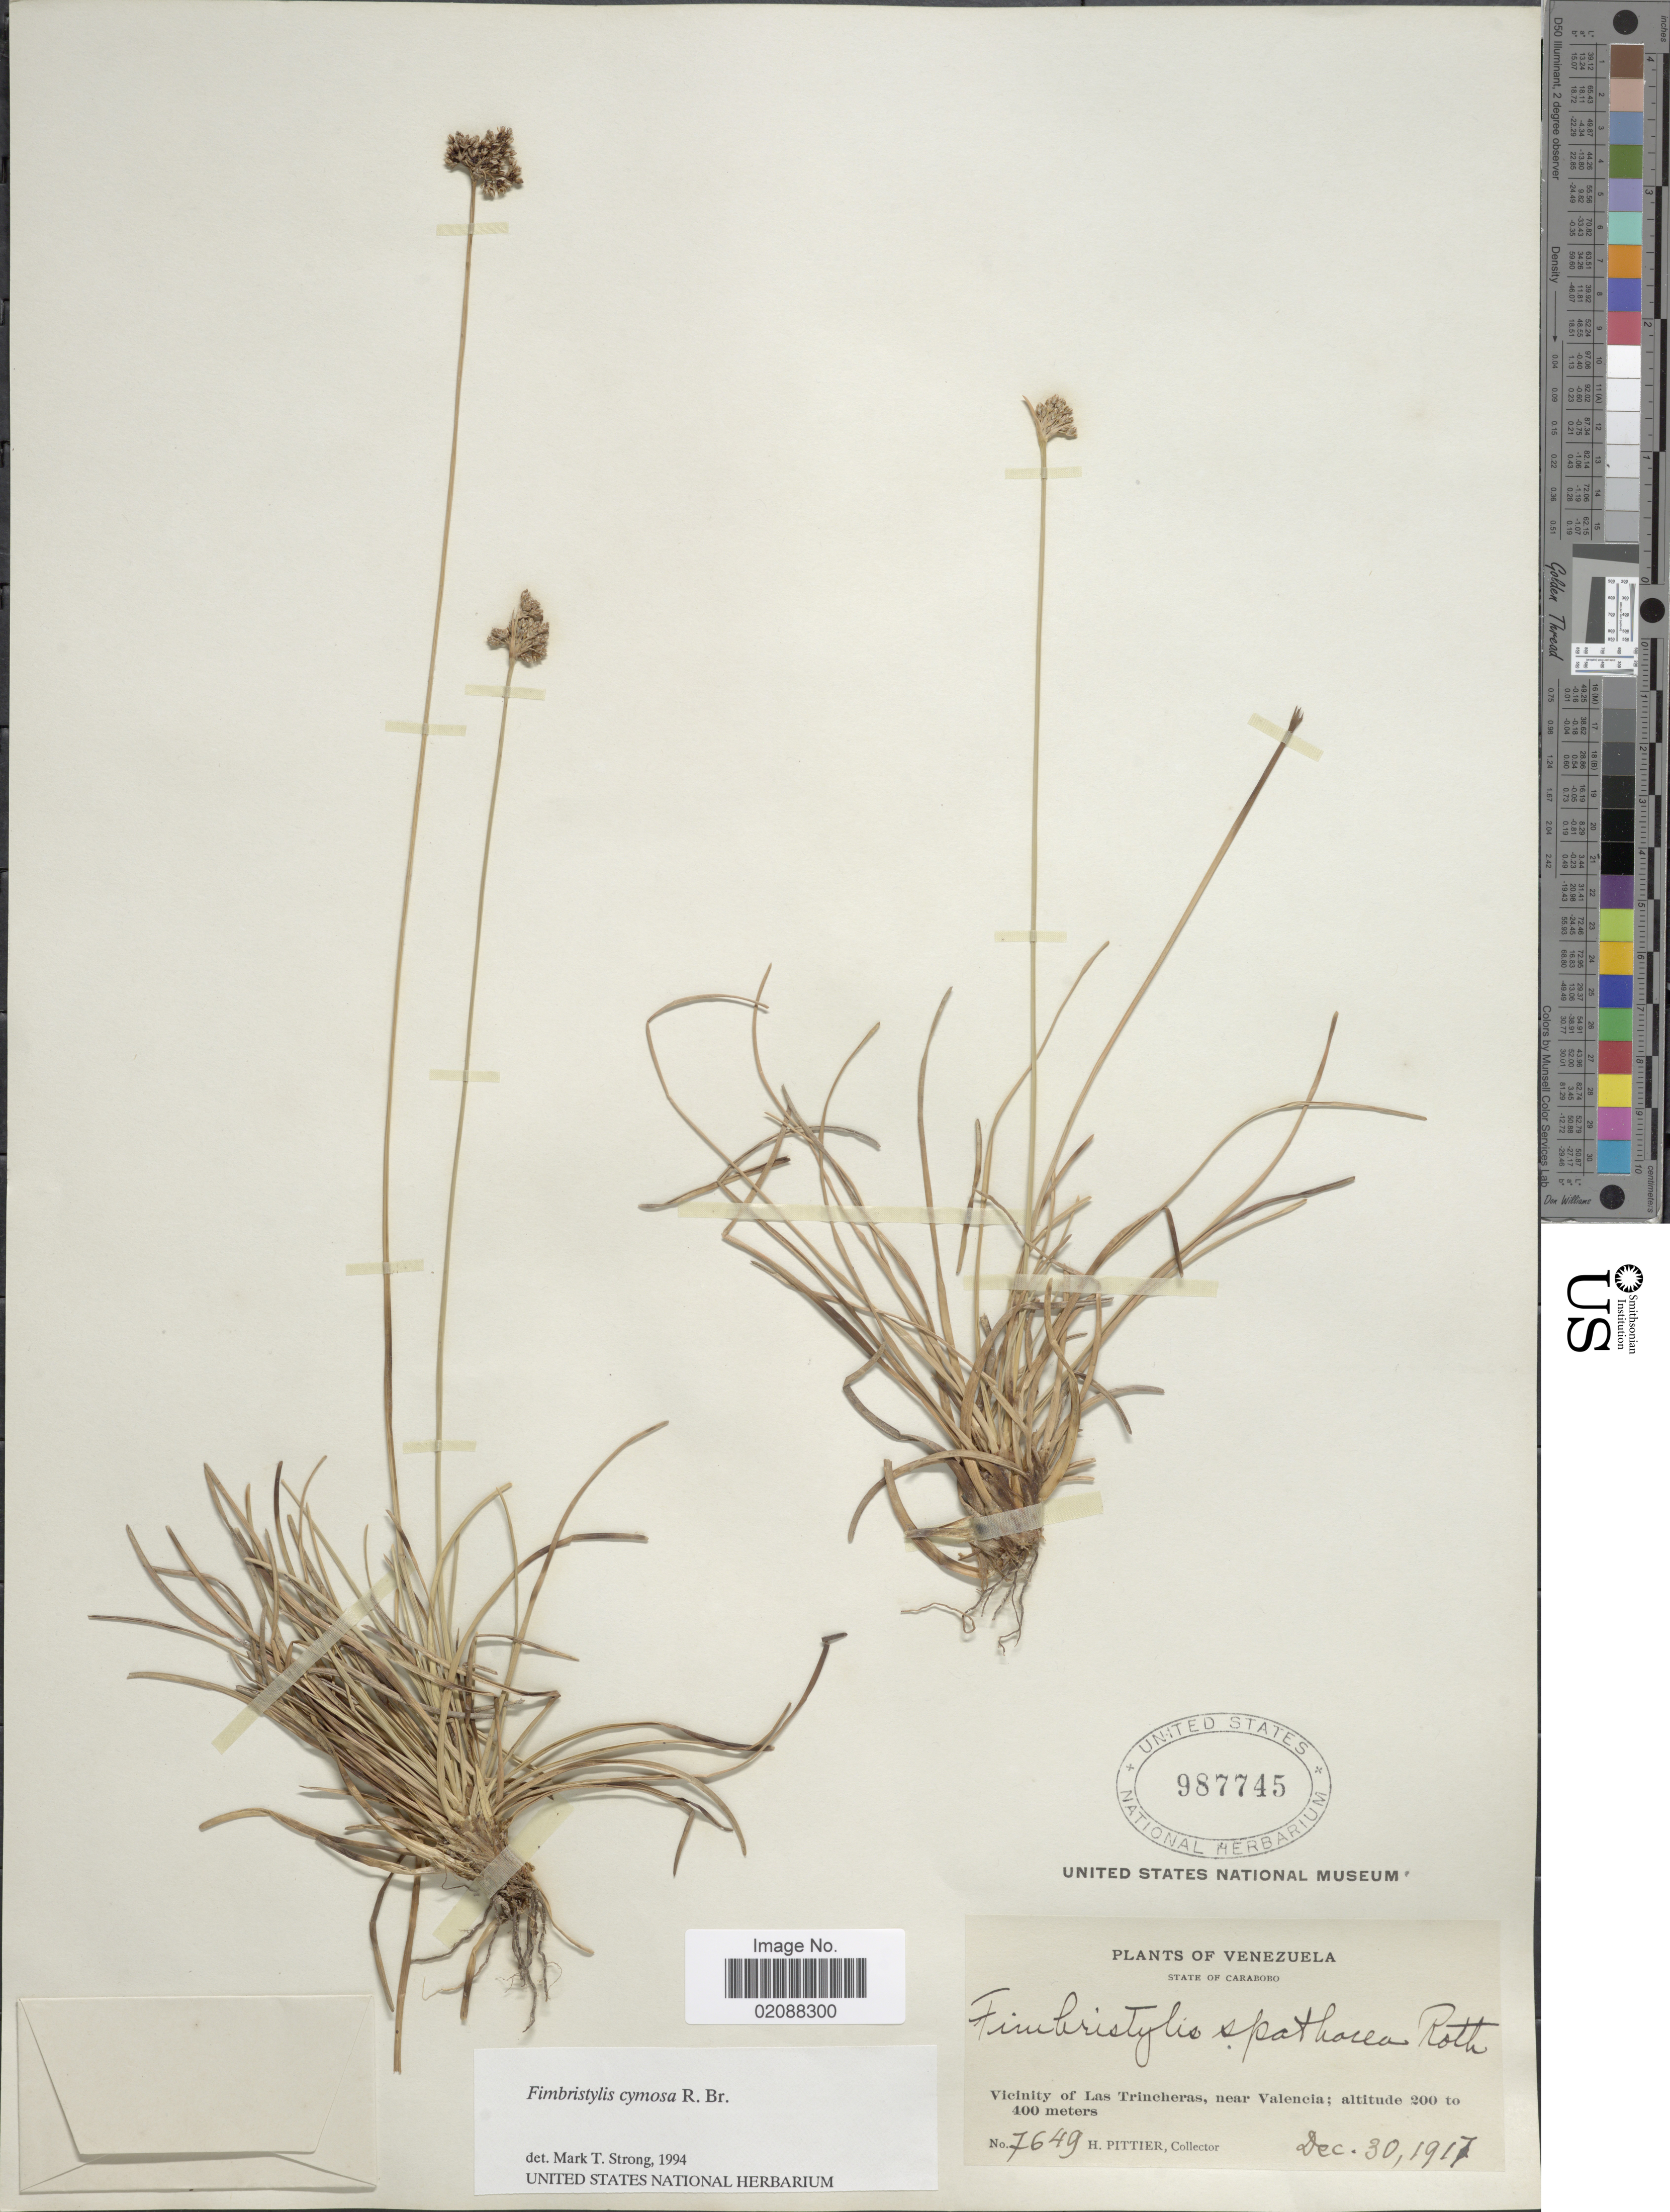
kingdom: Plantae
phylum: Tracheophyta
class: Liliopsida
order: Poales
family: Cyperaceae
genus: Fimbristylis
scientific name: Fimbristylis cymosa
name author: R. Br.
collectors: H. F. Pittier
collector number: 7649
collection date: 1917-12-30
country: Venezuela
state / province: Carabobo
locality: Vicinity of Las Trincheras, near Valencia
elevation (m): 200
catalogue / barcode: US 987745